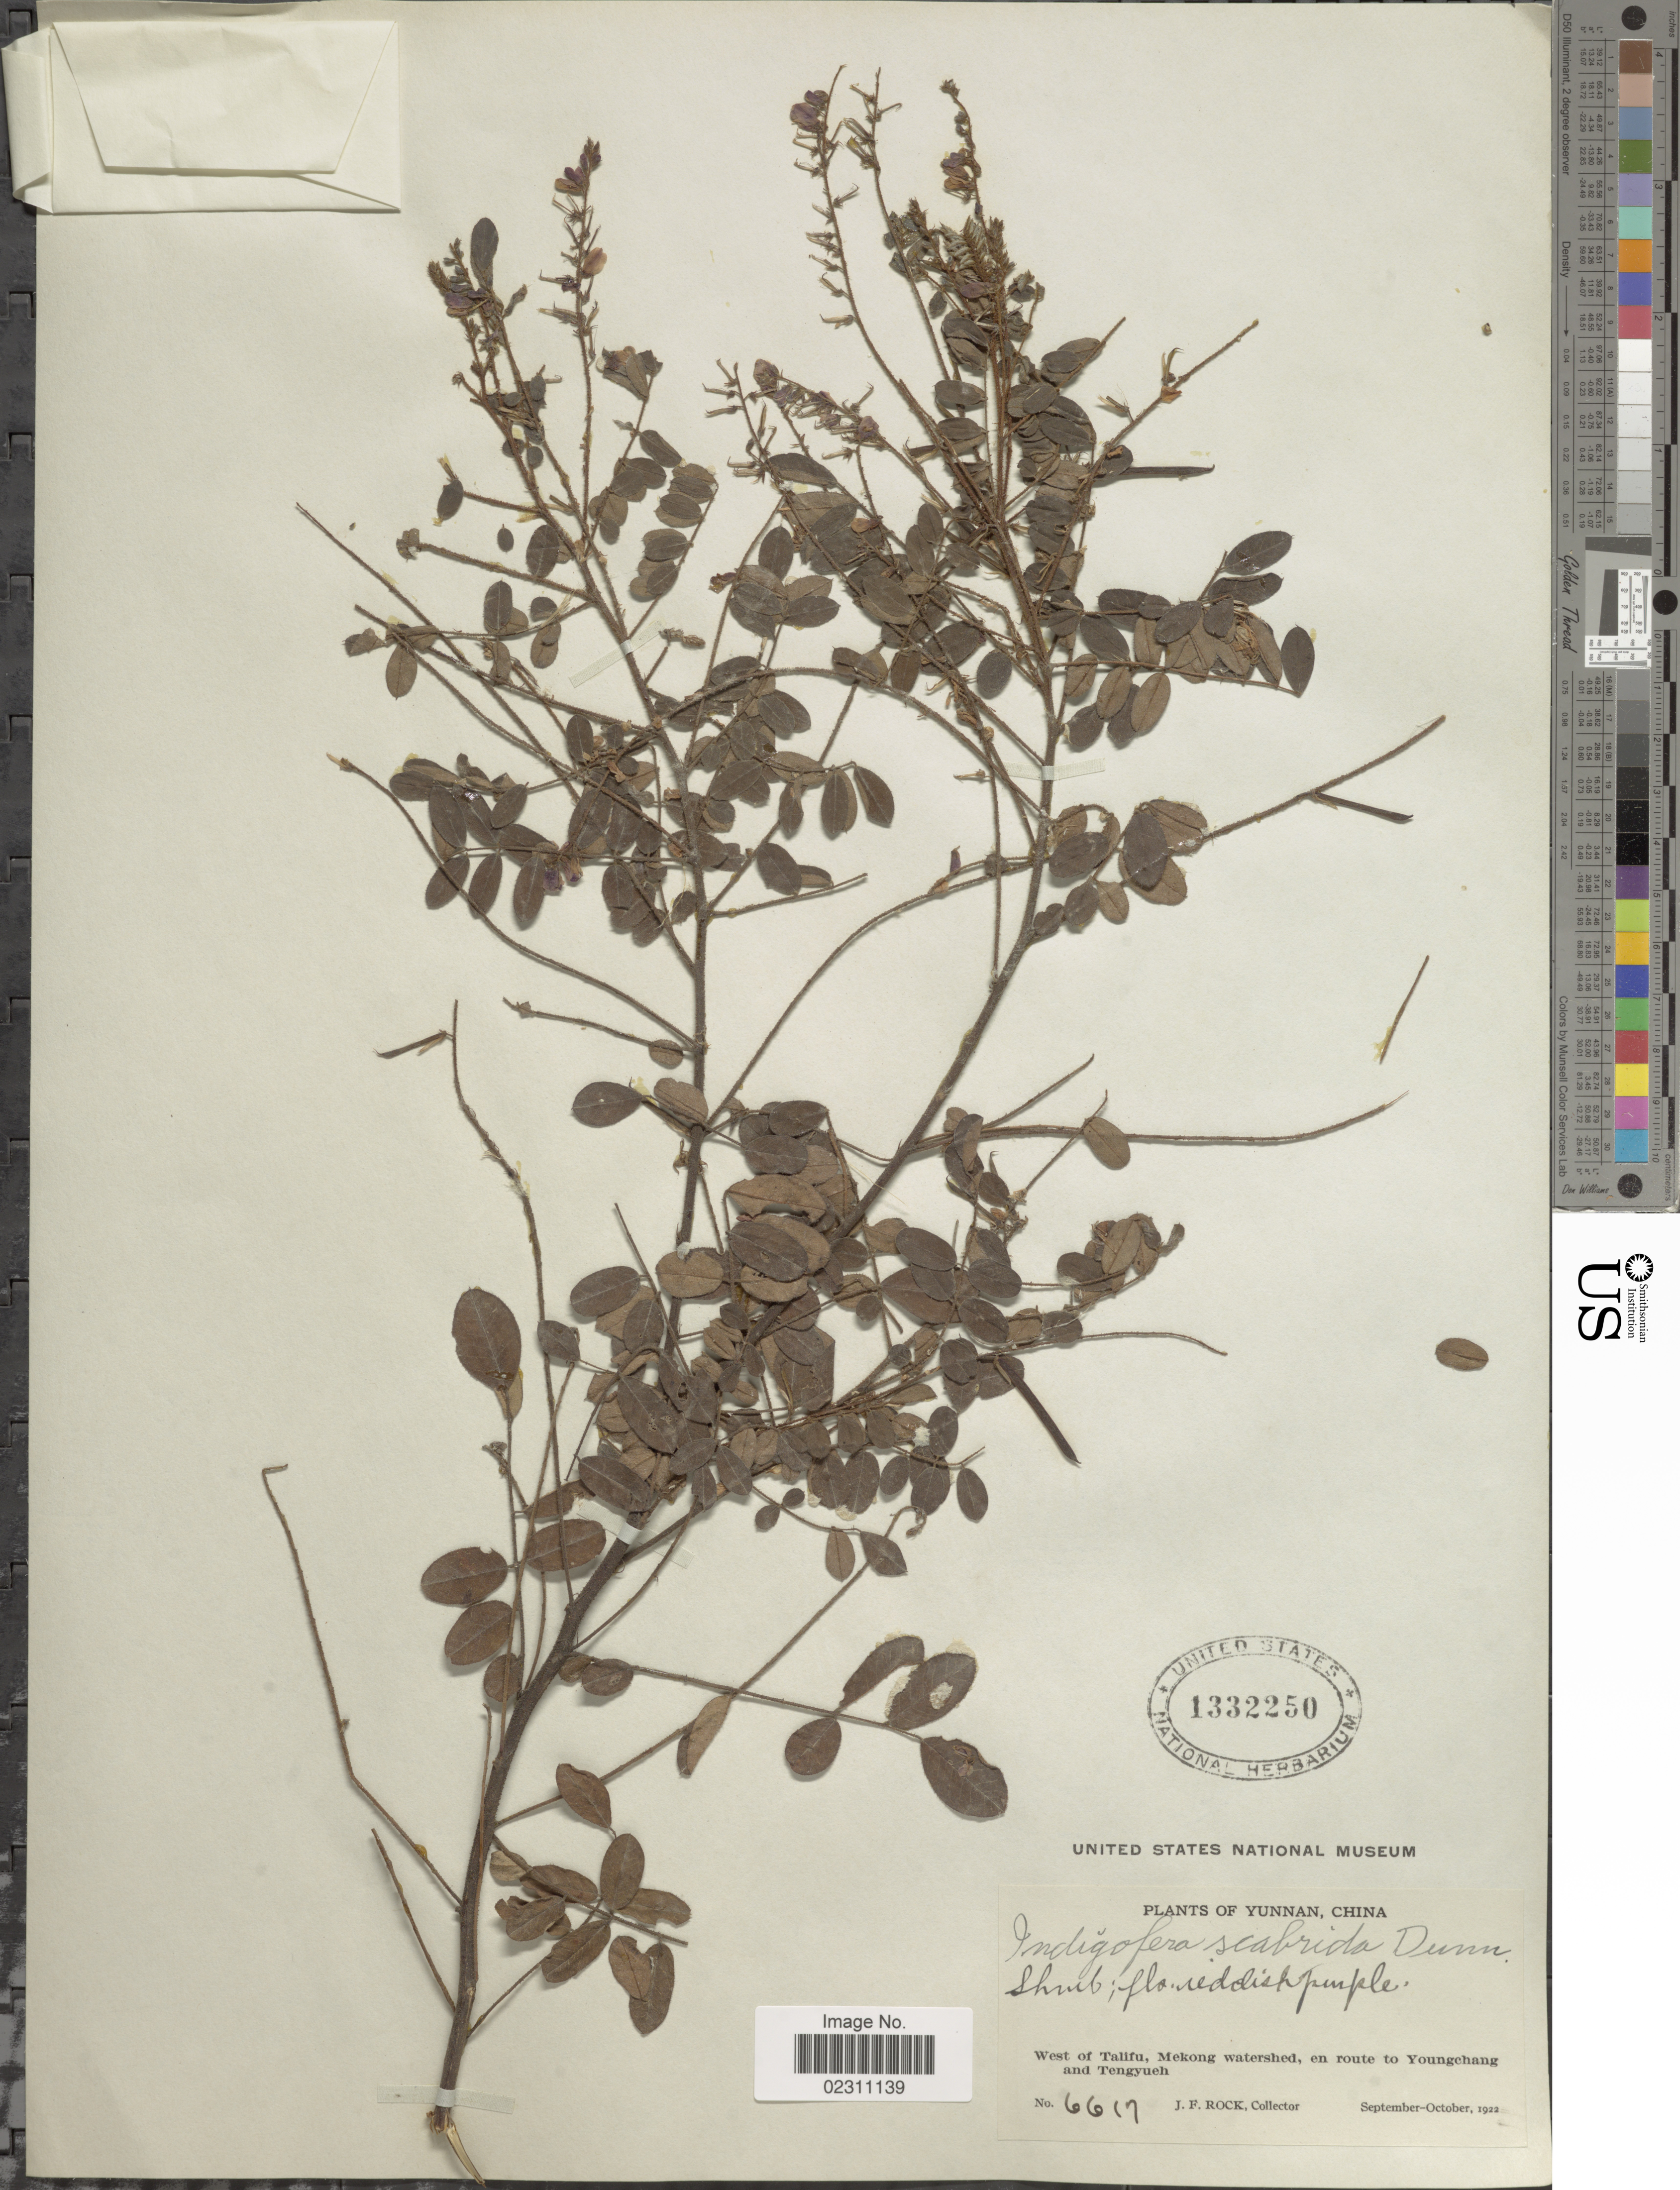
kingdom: Plantae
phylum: Tracheophyta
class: Magnoliopsida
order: Fabales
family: Fabaceae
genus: Indigofera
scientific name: Indigofera scabrida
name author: Dunn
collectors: J. Rock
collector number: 6617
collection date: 1922-09/1922-10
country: China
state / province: Yunnan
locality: West of Talifu, Mekong watershed, en route to Youngchang and Tengyueh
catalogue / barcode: US 1332250